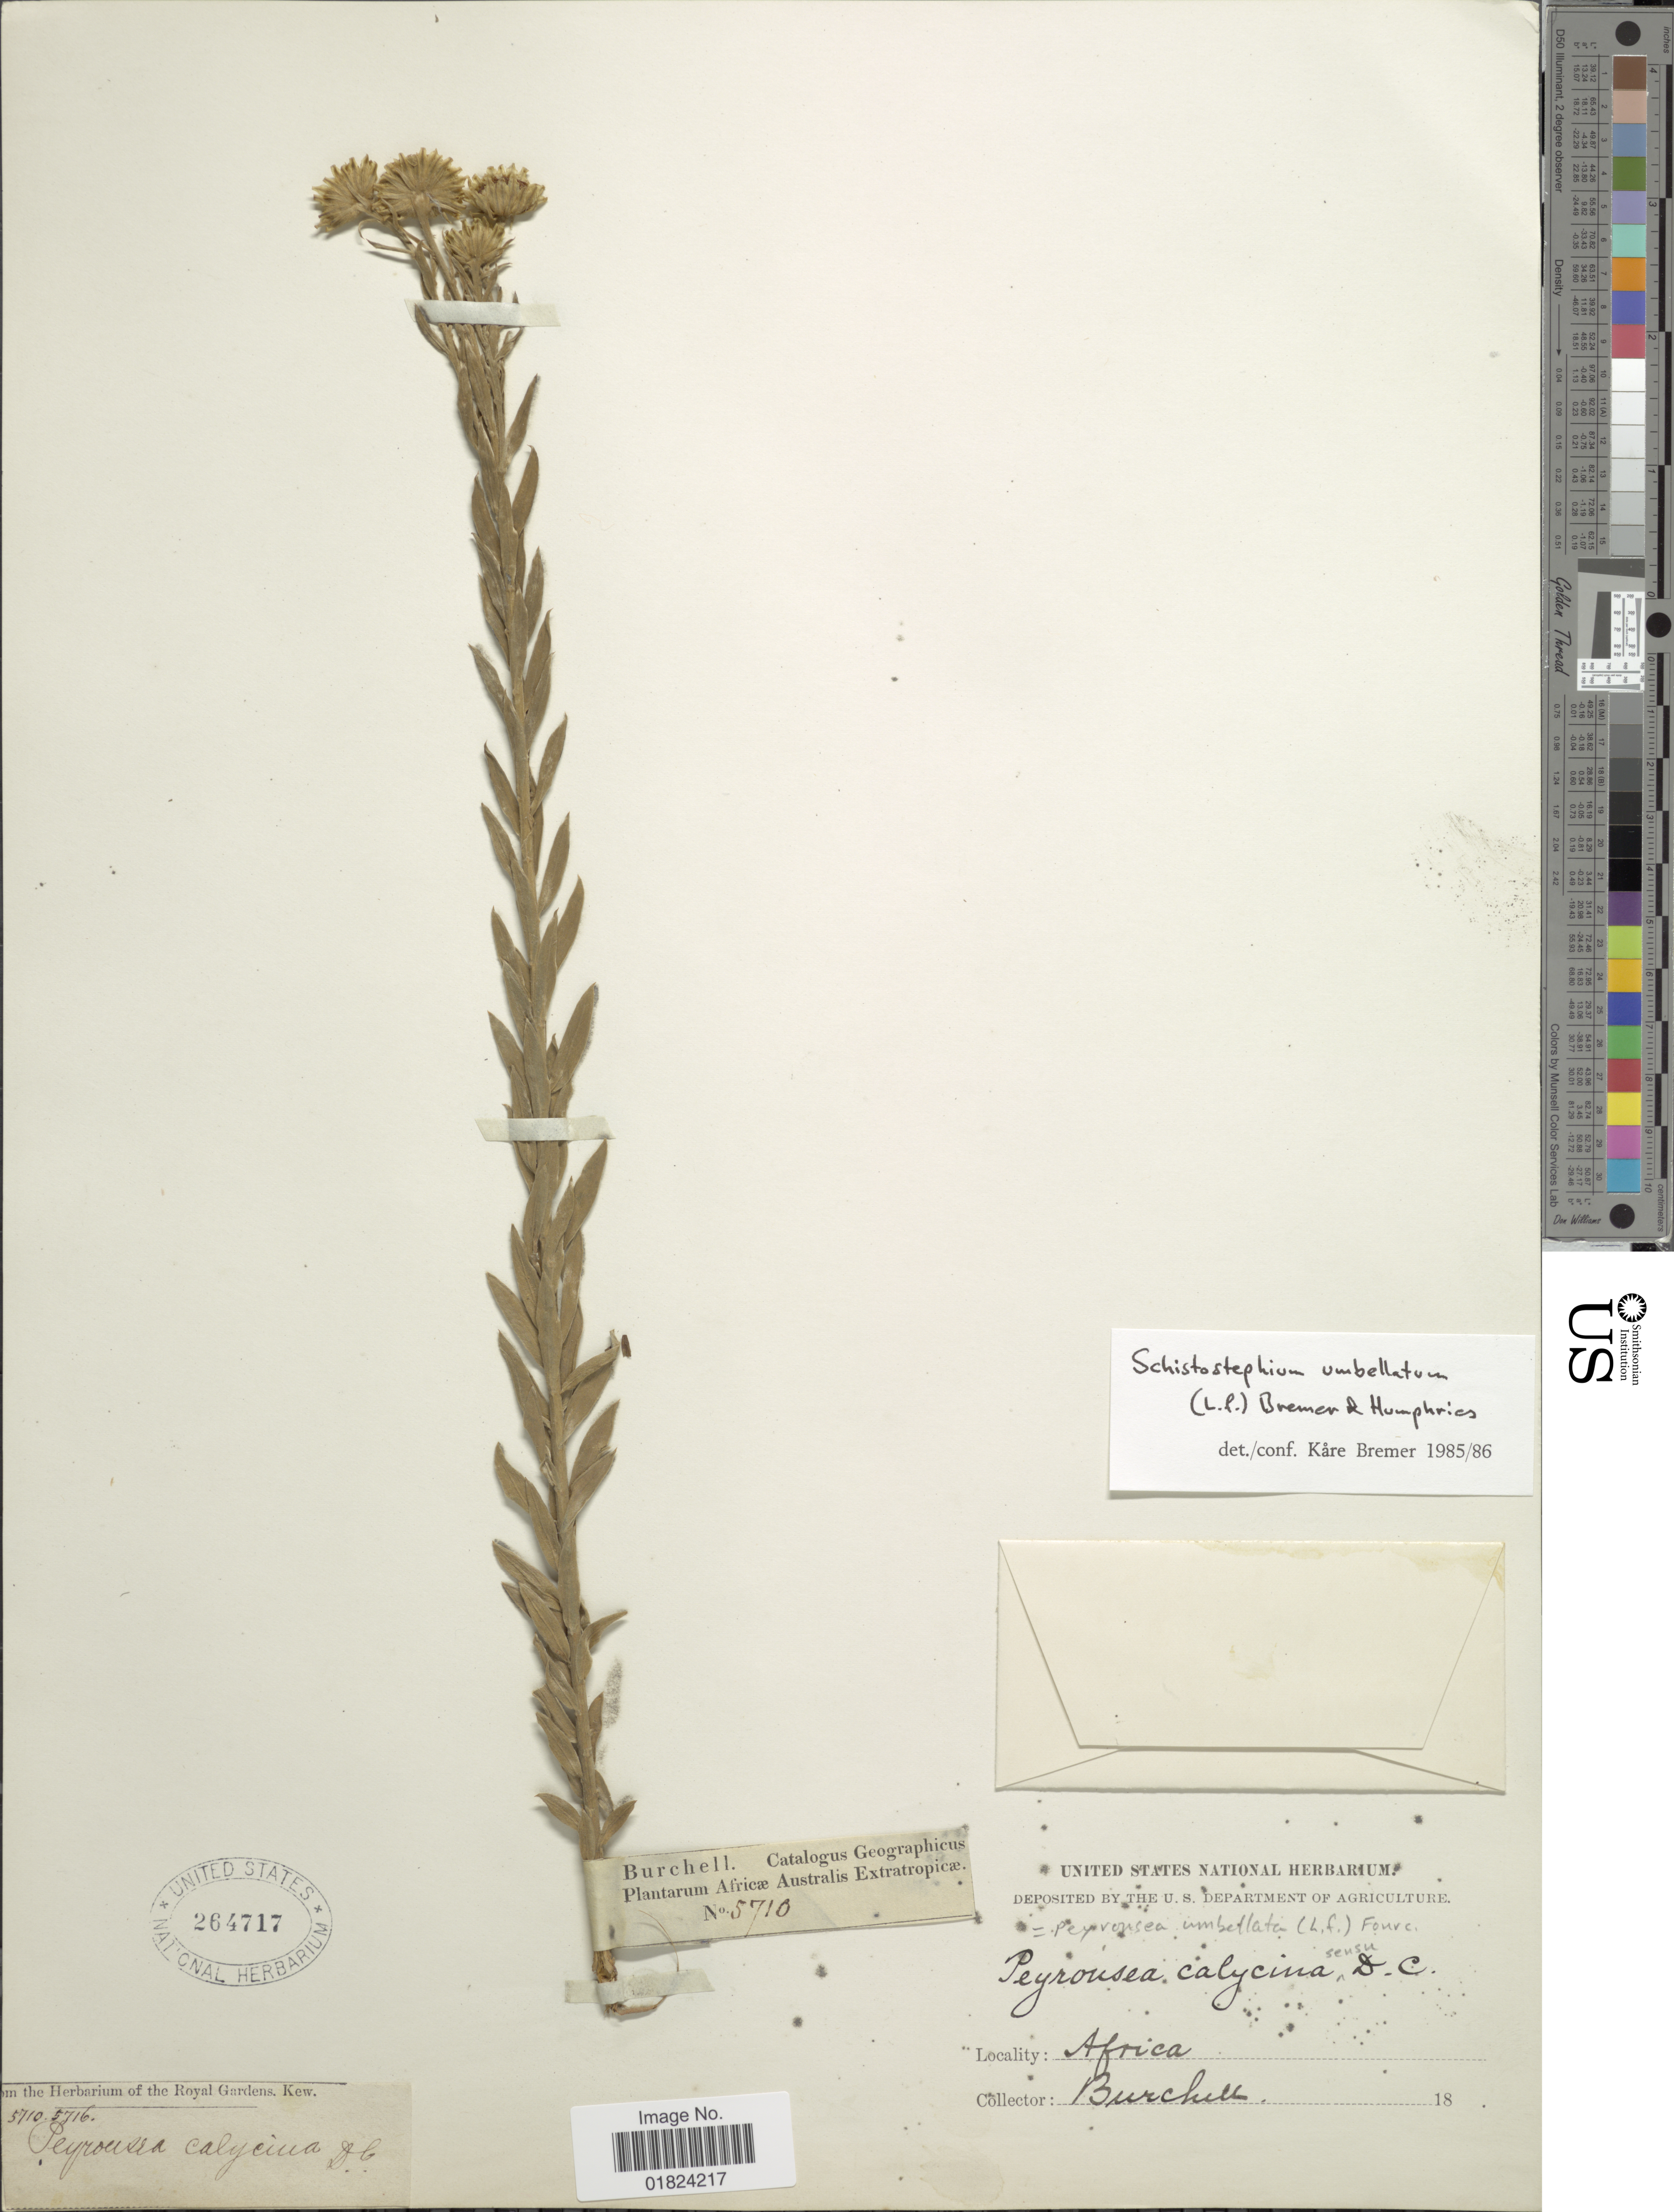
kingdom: Plantae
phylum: Tracheophyta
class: Magnoliopsida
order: Asterales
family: Asteraceae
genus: Schistostephium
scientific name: Schistostephium umbellatum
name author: (L. f.) K. Bremer & Humphries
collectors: W. J. Burchell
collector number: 5710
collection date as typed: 18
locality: Africa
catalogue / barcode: US 264717